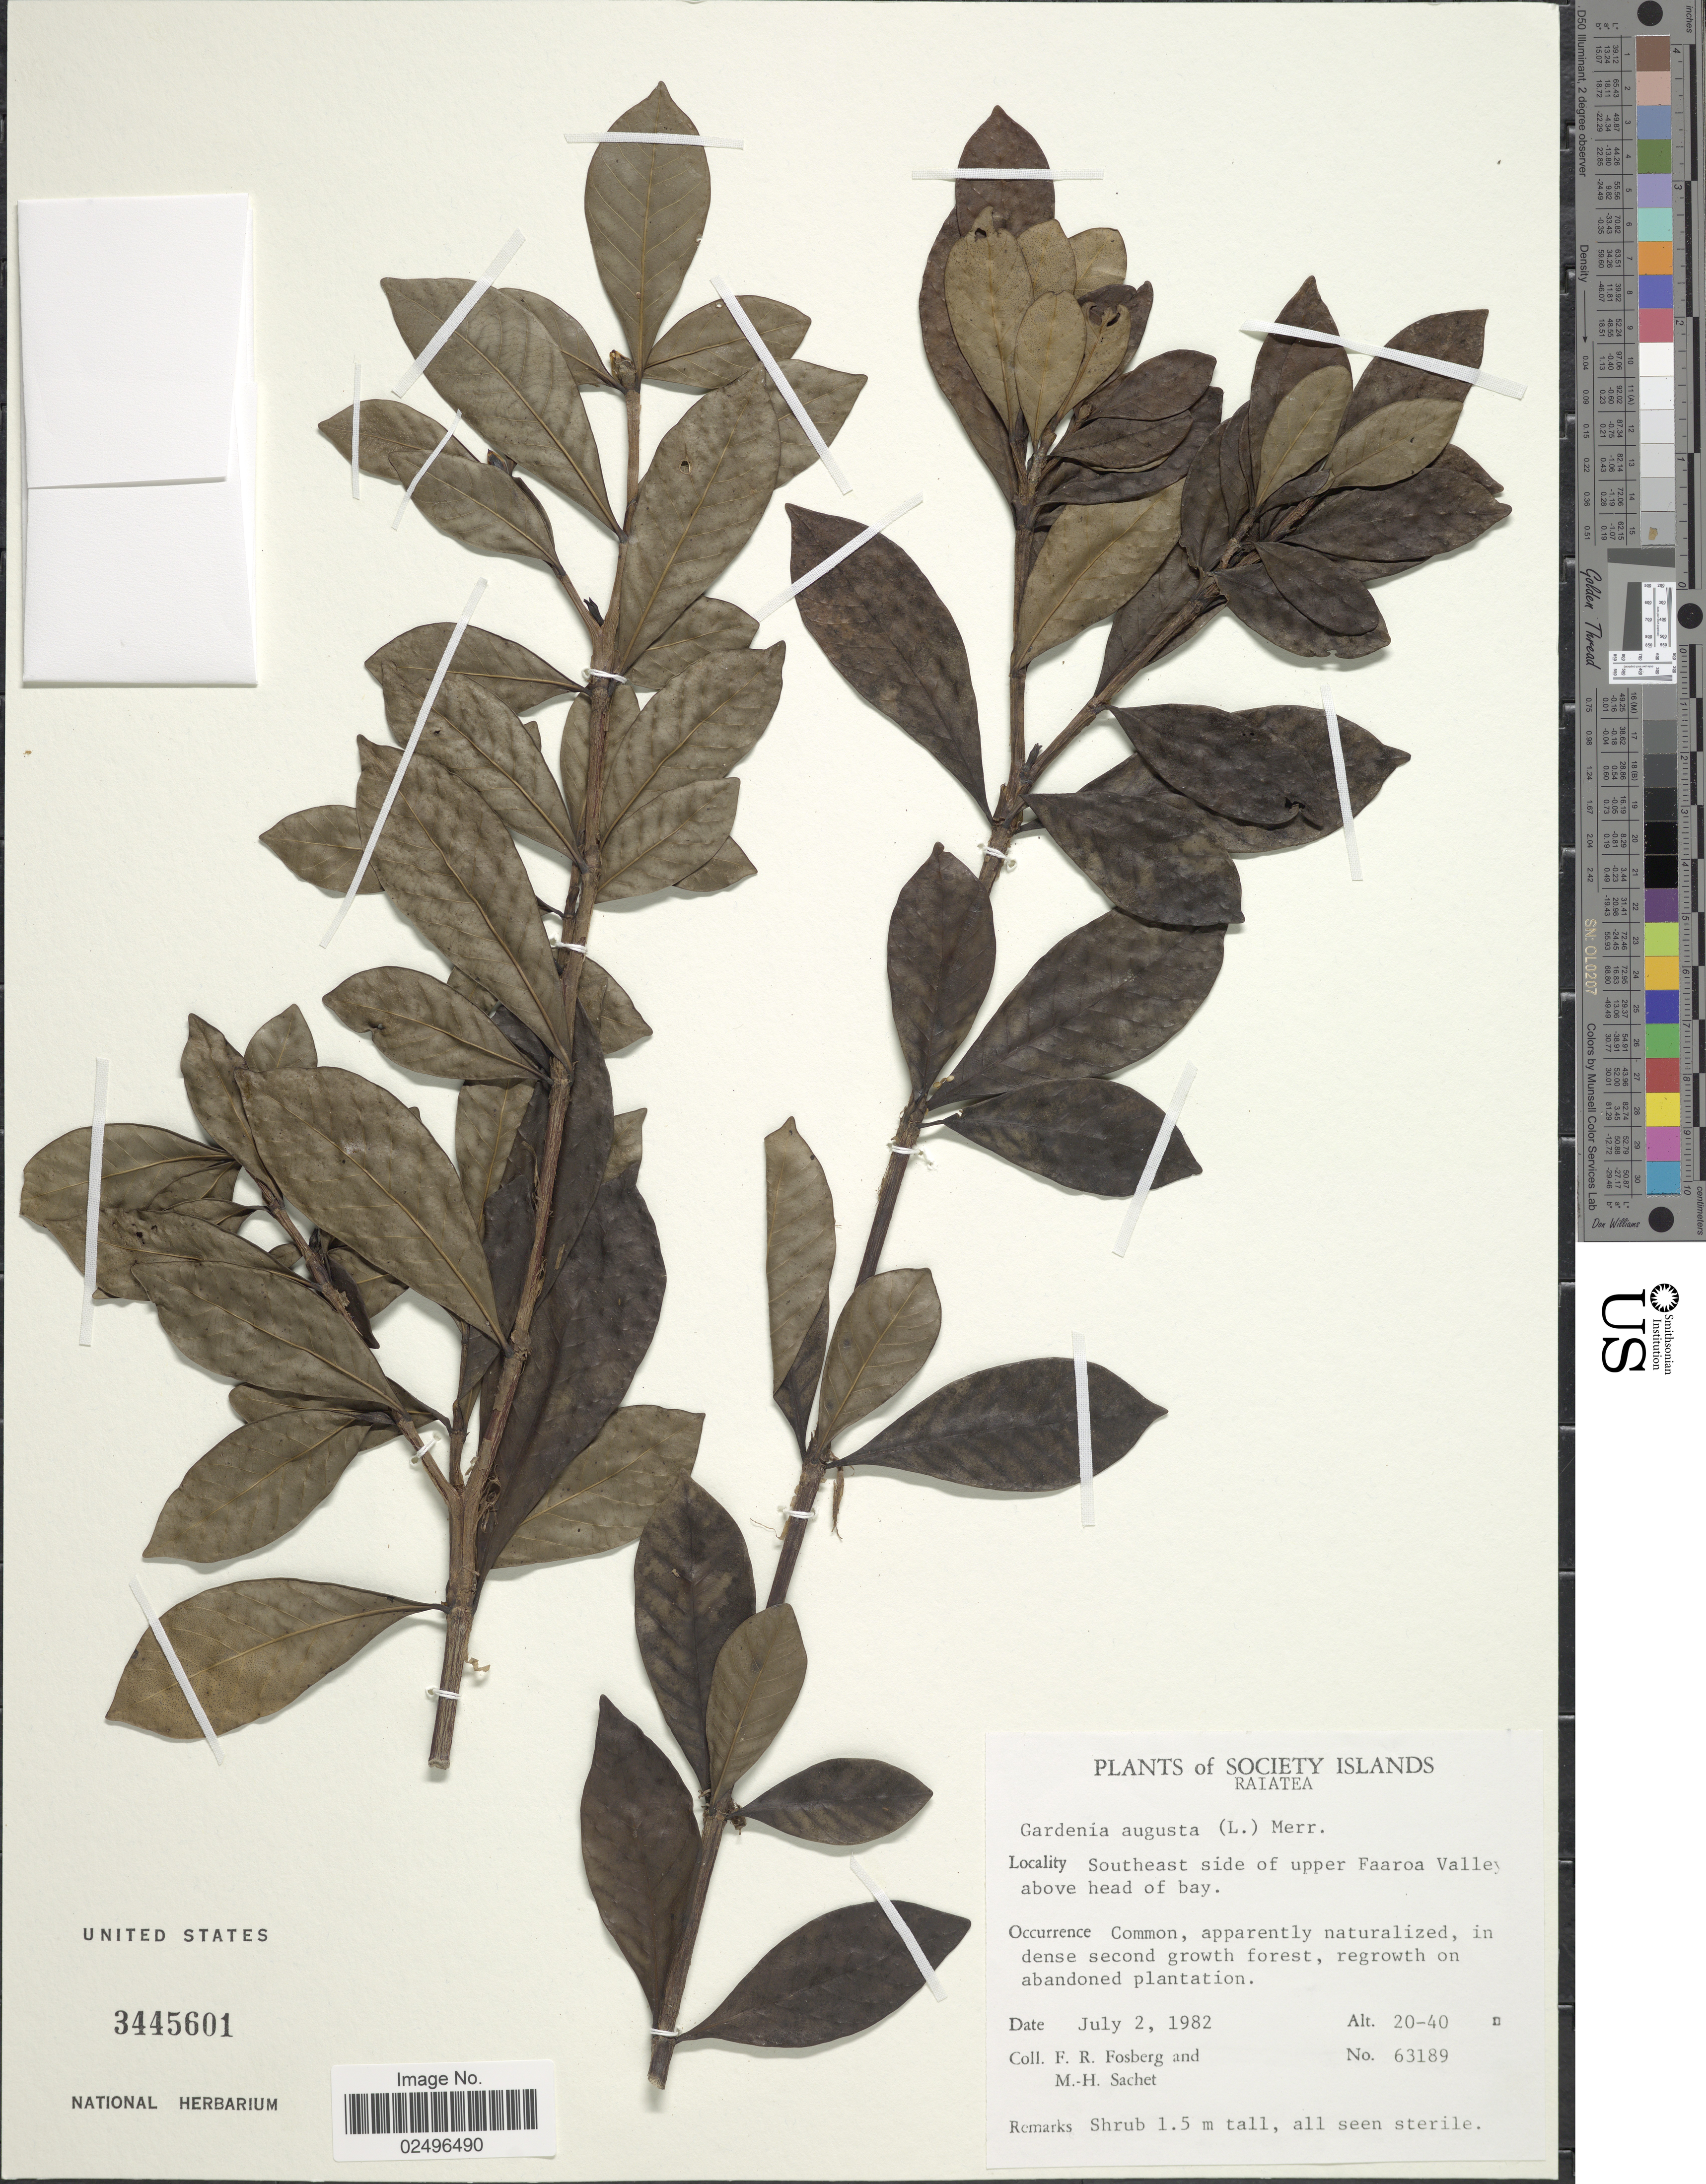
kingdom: Plantae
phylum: Tracheophyta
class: Magnoliopsida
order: Gentianales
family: Rubiaceae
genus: Gardenia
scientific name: Gardenia augusta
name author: (L.) Merr.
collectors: F. R. Fosberg & M.-H. Sachet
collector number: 63189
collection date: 1982-07-02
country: French Polynesia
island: Raiatea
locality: Society Islands, Raiatea, Southeast side of upper Faaroa Valley above head of Bay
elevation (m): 20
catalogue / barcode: US 3445601